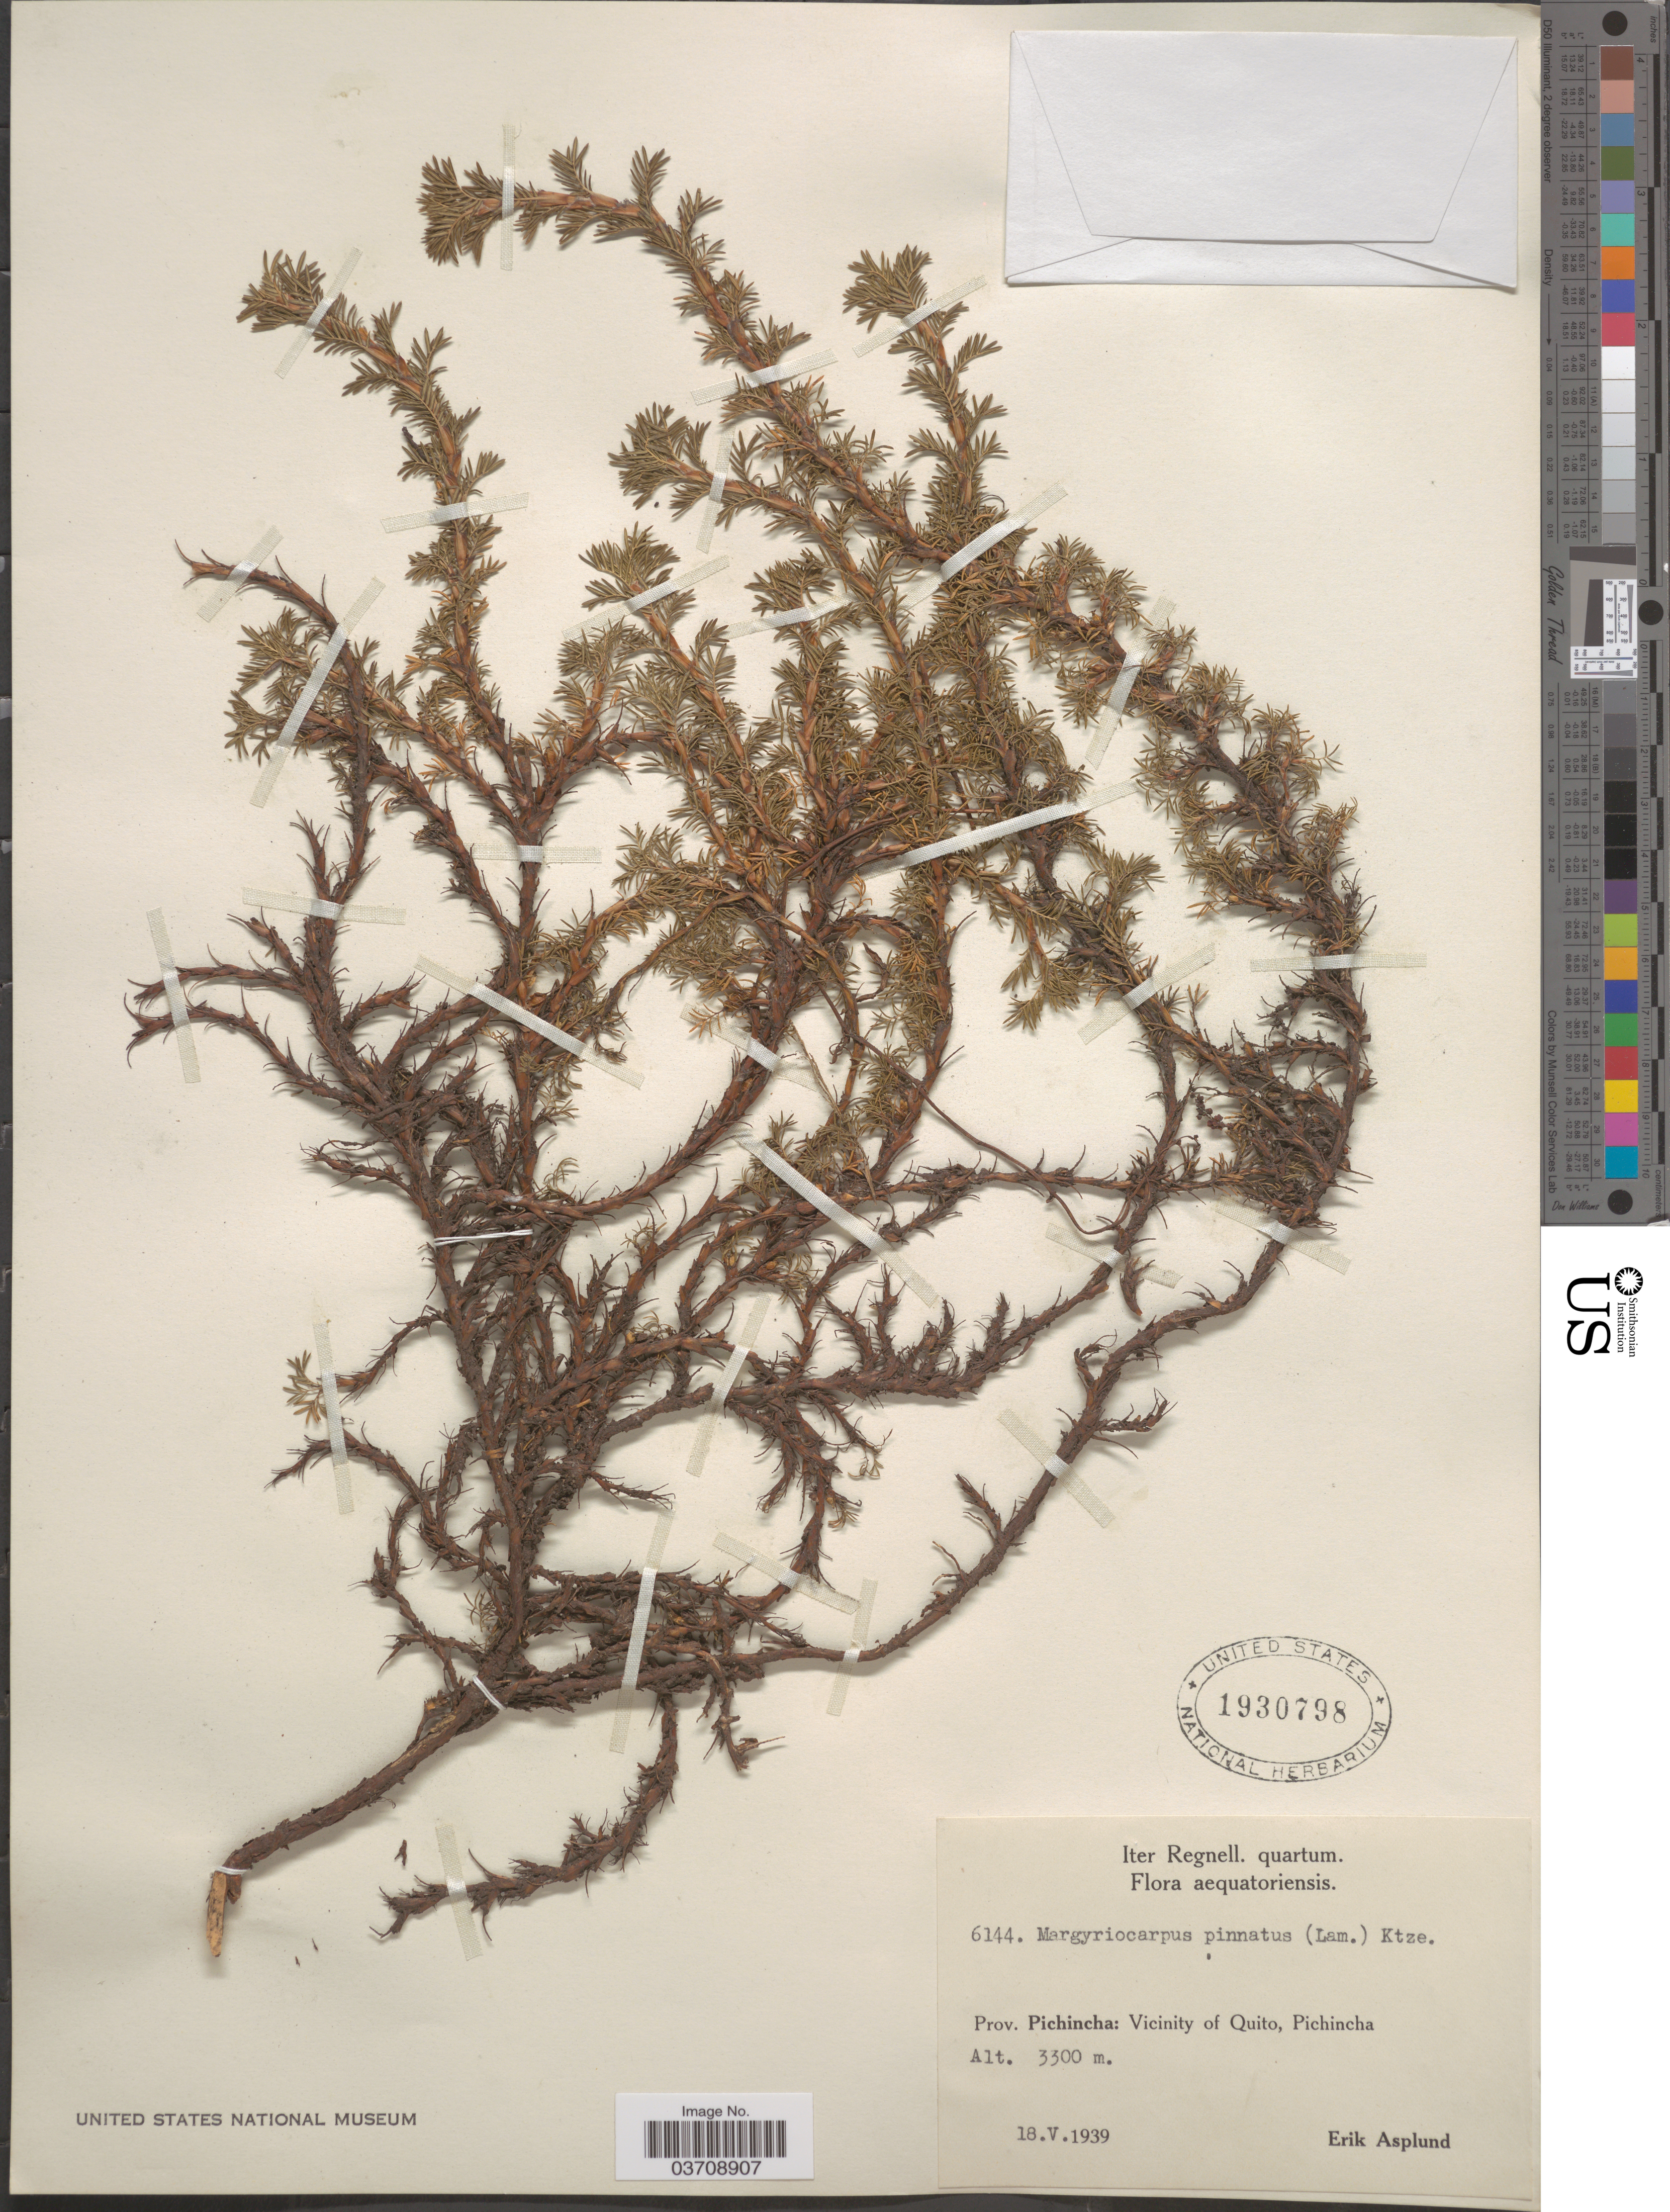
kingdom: Plantae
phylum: Tracheophyta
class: Magnoliopsida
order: Rosales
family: Rosaceae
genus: Margyricarpus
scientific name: Margyricarpus pinnatus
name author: (Lam.) Kuntze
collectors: E. Asplund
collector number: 6144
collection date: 1939-05-18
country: Ecuador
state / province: Pichincha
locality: Aequatoriensis. Vicinity of Quito, Pichincha.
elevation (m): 3300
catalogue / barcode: US 1930798